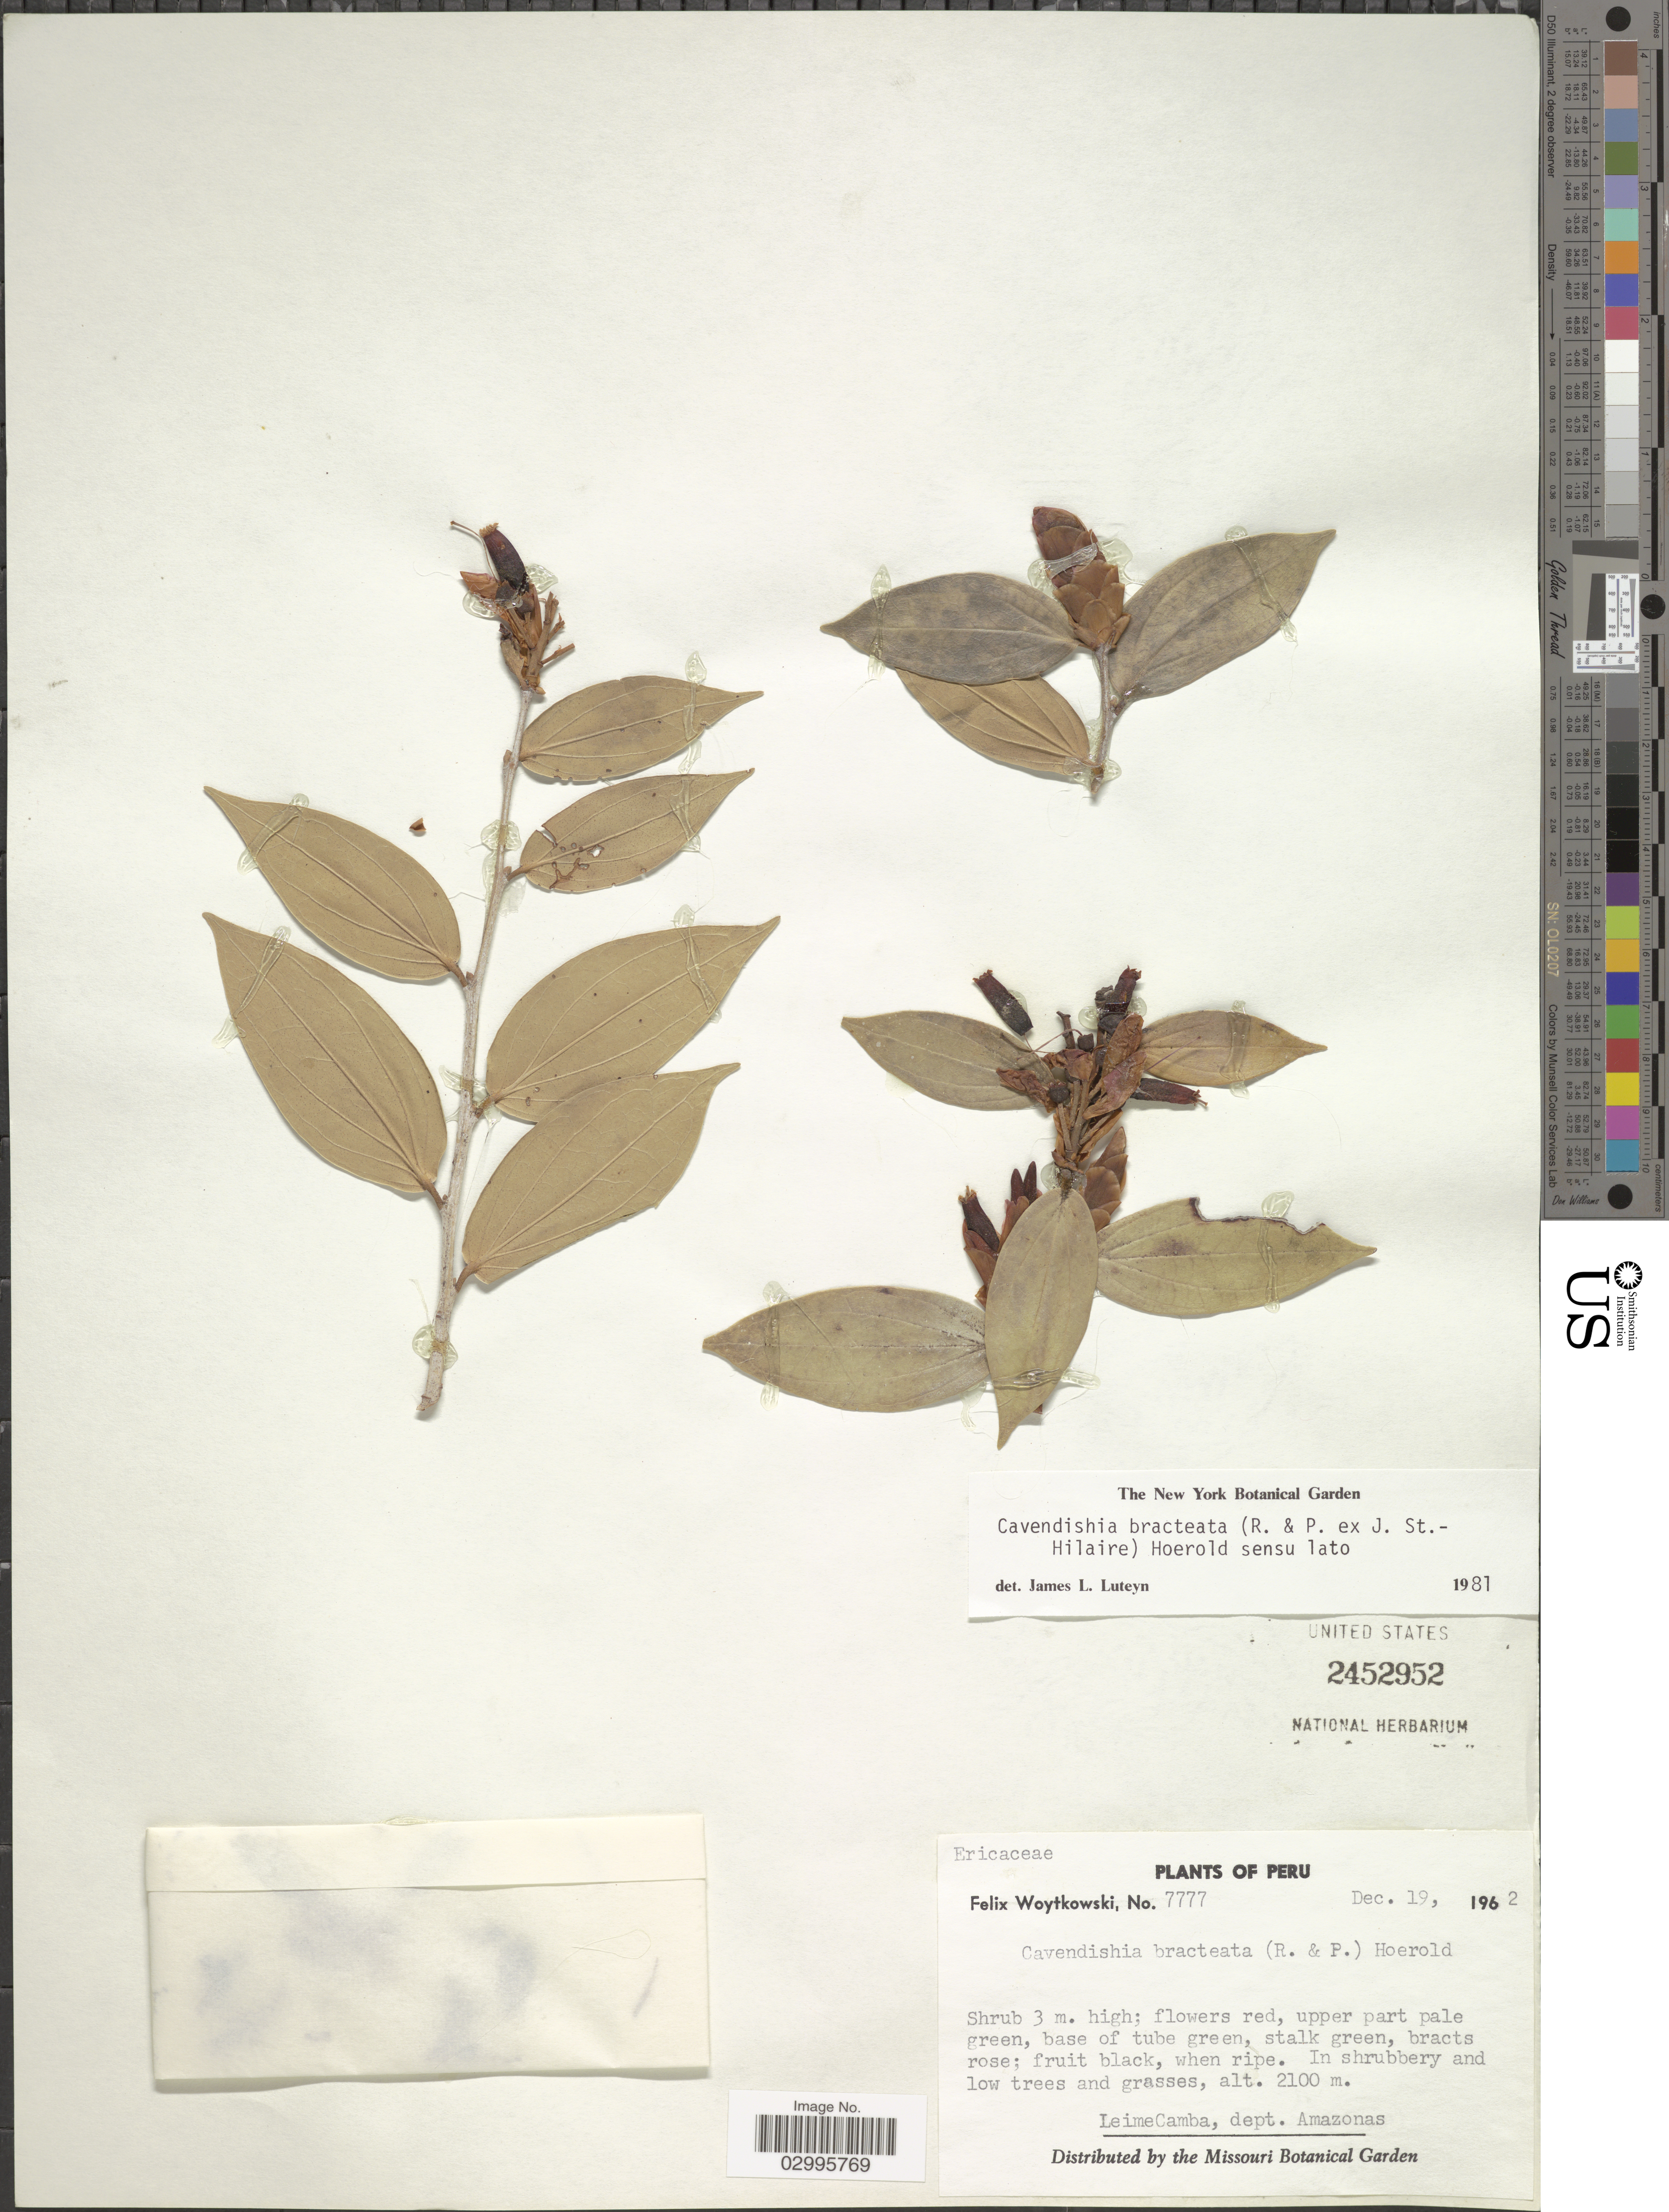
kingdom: Plantae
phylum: Tracheophyta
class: Magnoliopsida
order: Ericales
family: Ericaceae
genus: Cavendishia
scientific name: Cavendishia bracteata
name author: (Ruiz & Pav. ex J. St.-Hil.) Hoerold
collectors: F. Woytkowski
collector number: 7777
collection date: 1962-12-19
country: Peru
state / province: Amazonas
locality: LeimeCamba, dept. Amazonas.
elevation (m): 2100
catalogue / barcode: US 2452952